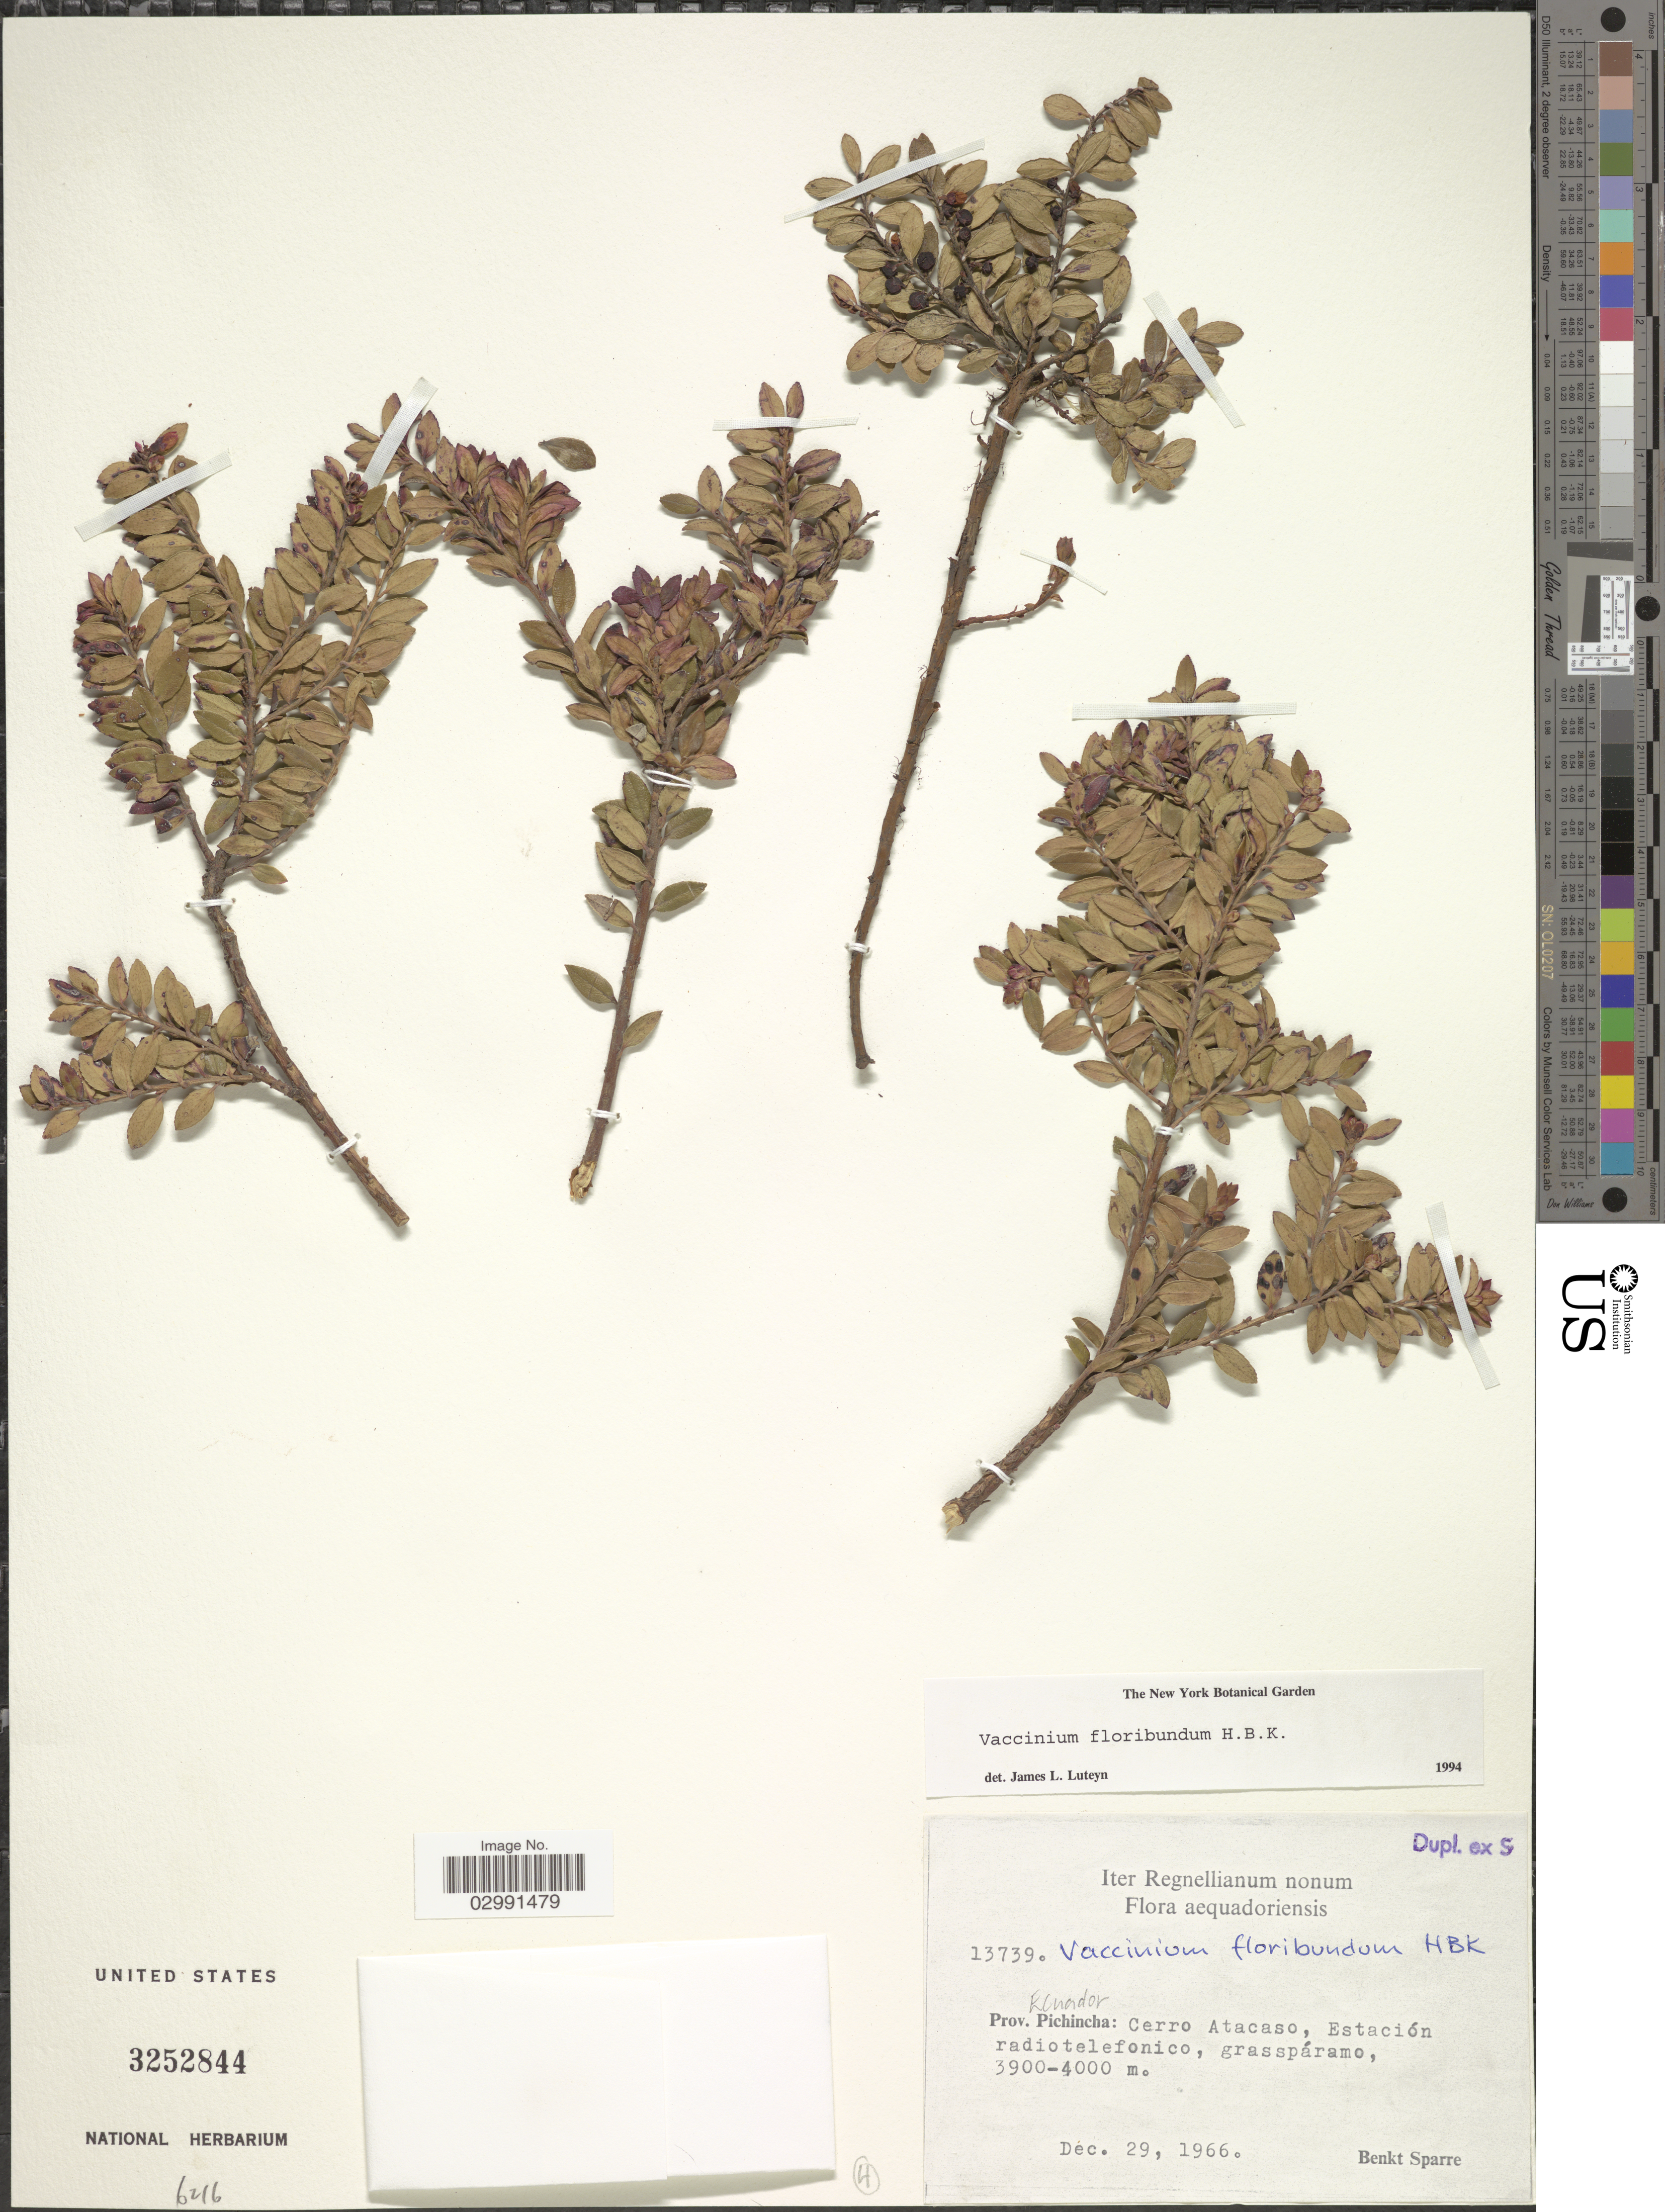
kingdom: Plantae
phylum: Tracheophyta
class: Magnoliopsida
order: Ericales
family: Ericaceae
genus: Vaccinium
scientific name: Vaccinium floribundum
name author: Kunth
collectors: B. Sparre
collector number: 13739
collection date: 1966-12-29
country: Ecuador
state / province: Pichincha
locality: Cerro Atacaso, Estación radiotelefonico, grasspáramo.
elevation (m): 3900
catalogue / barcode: US 3252844